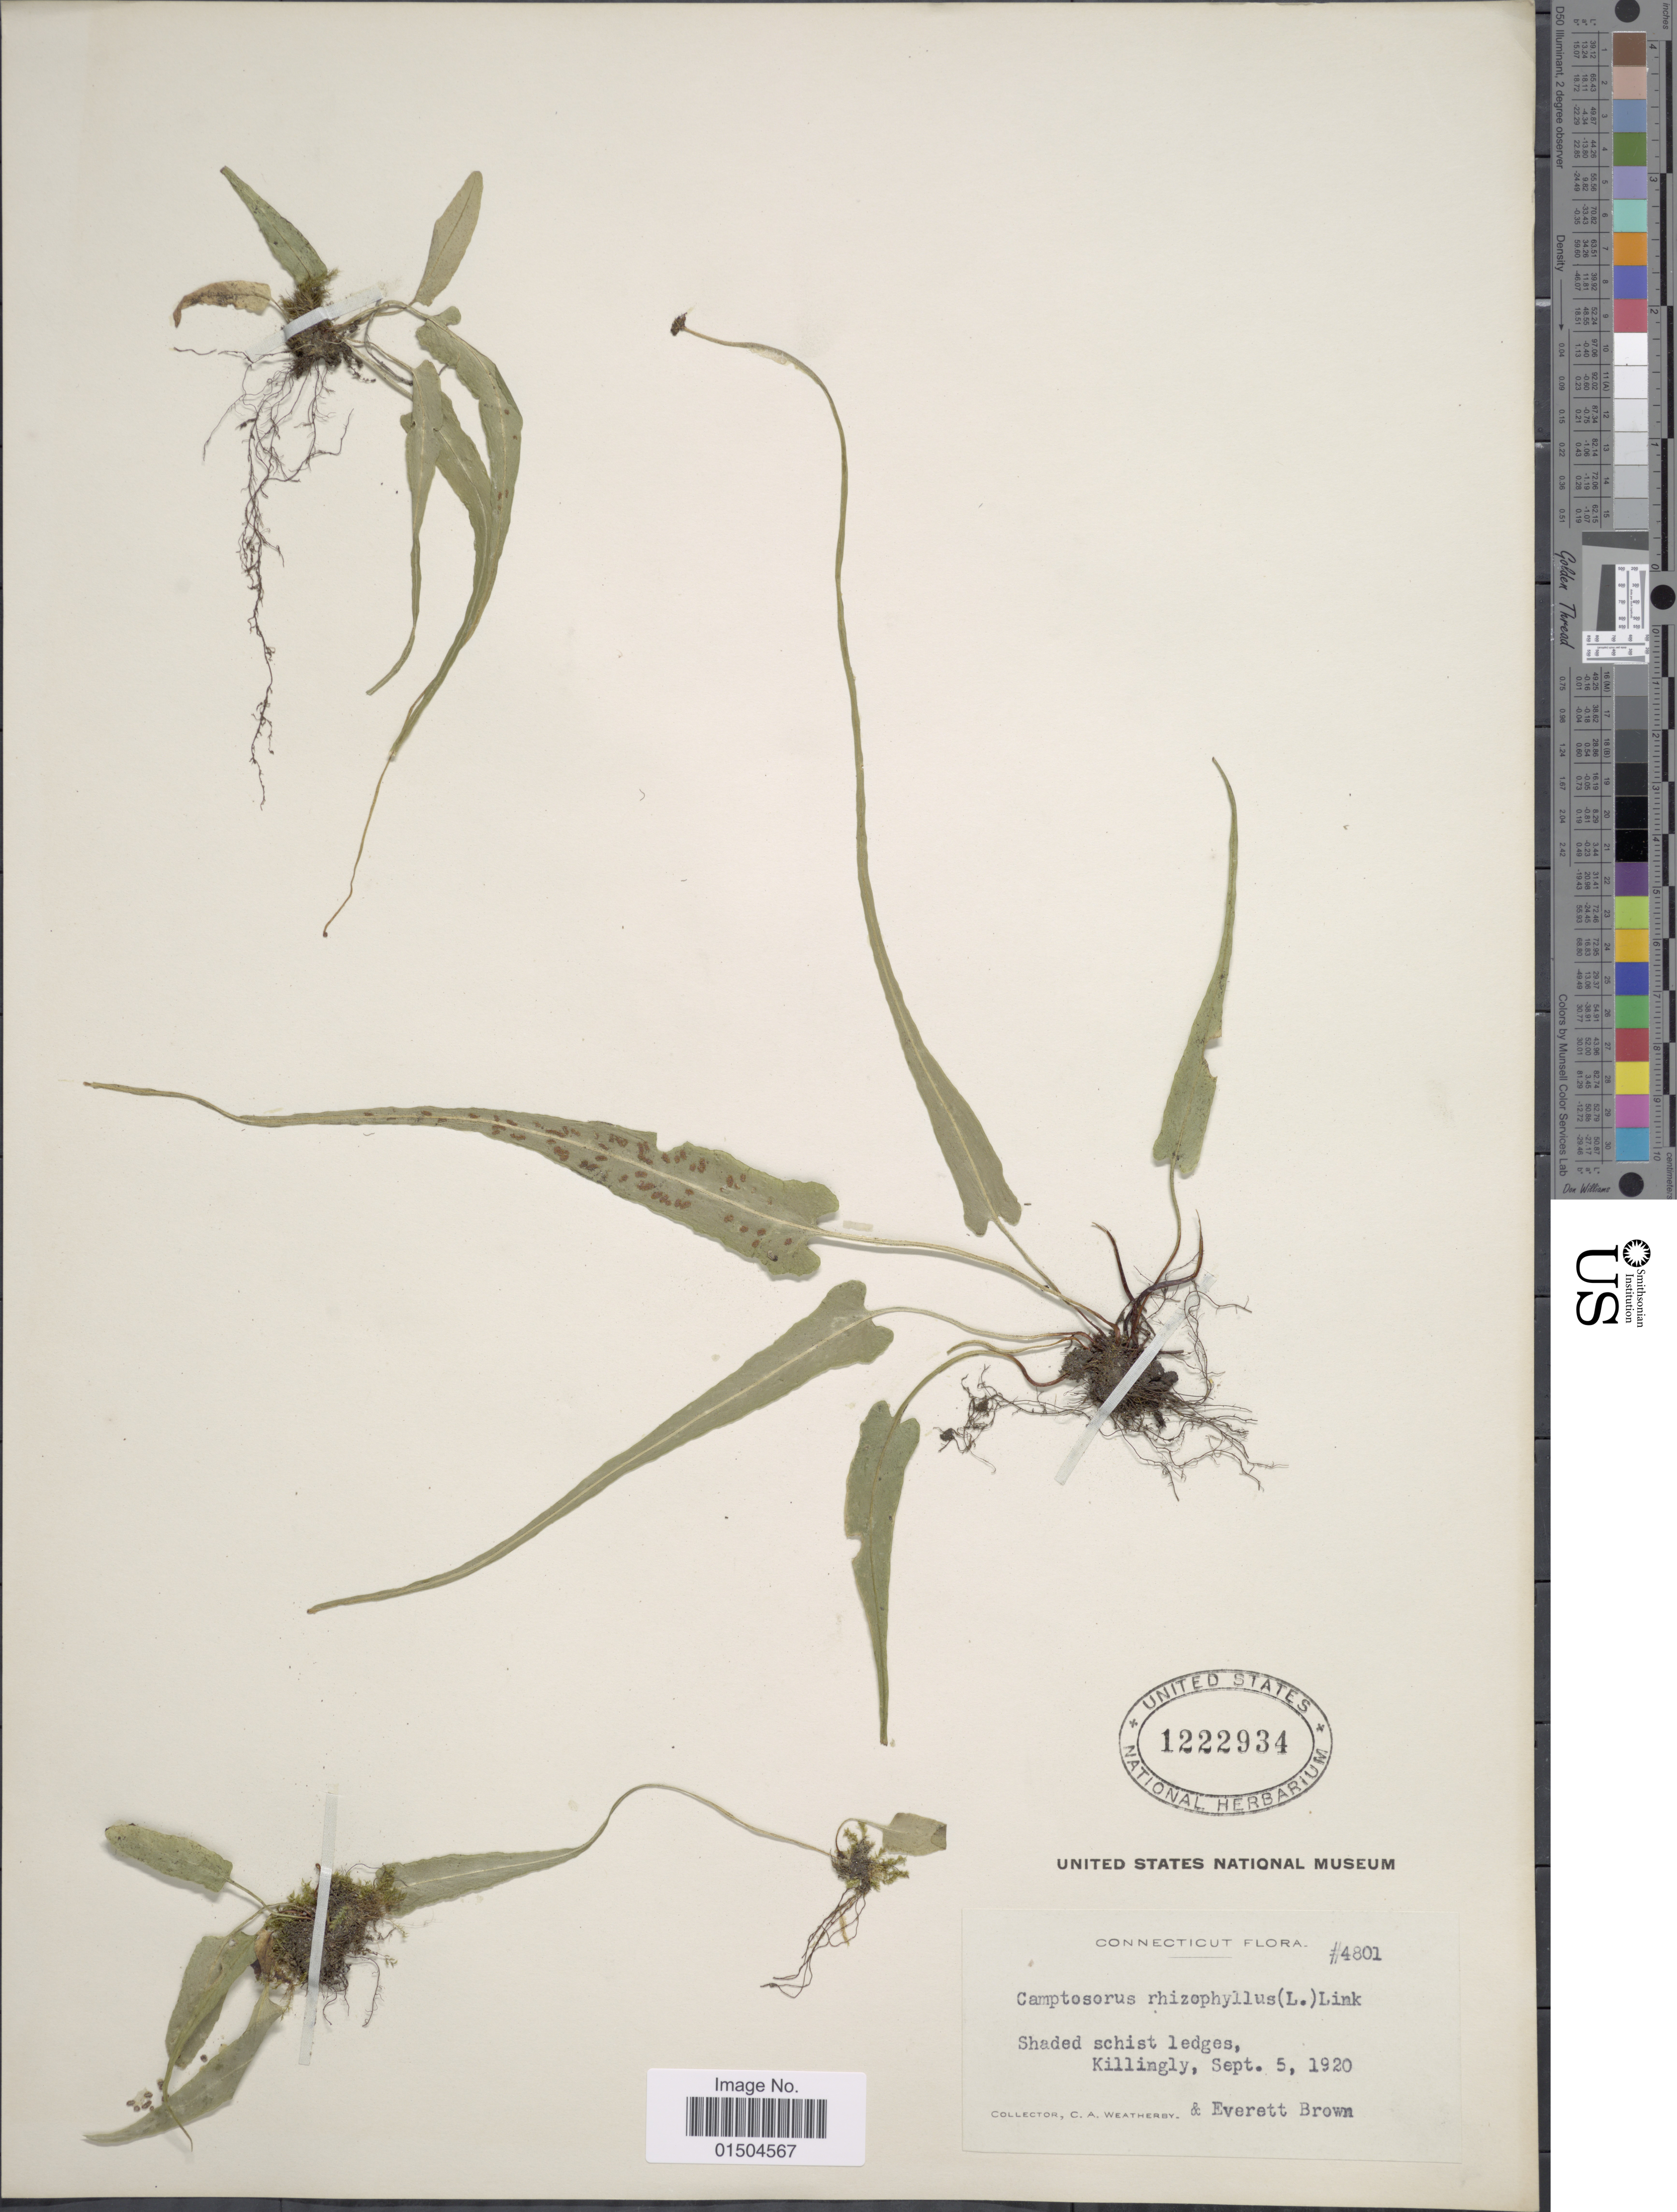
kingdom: Plantae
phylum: Tracheophyta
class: Polypodiopsida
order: Polypodiales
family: Aspleniaceae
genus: Asplenium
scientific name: Asplenium rhizophyllum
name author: L.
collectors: C. A. Weatherby & E. Brown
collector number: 4801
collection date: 1920-09-05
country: United States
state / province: Connecticut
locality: Shaded schist ledges, Killingly.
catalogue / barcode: US 1222934